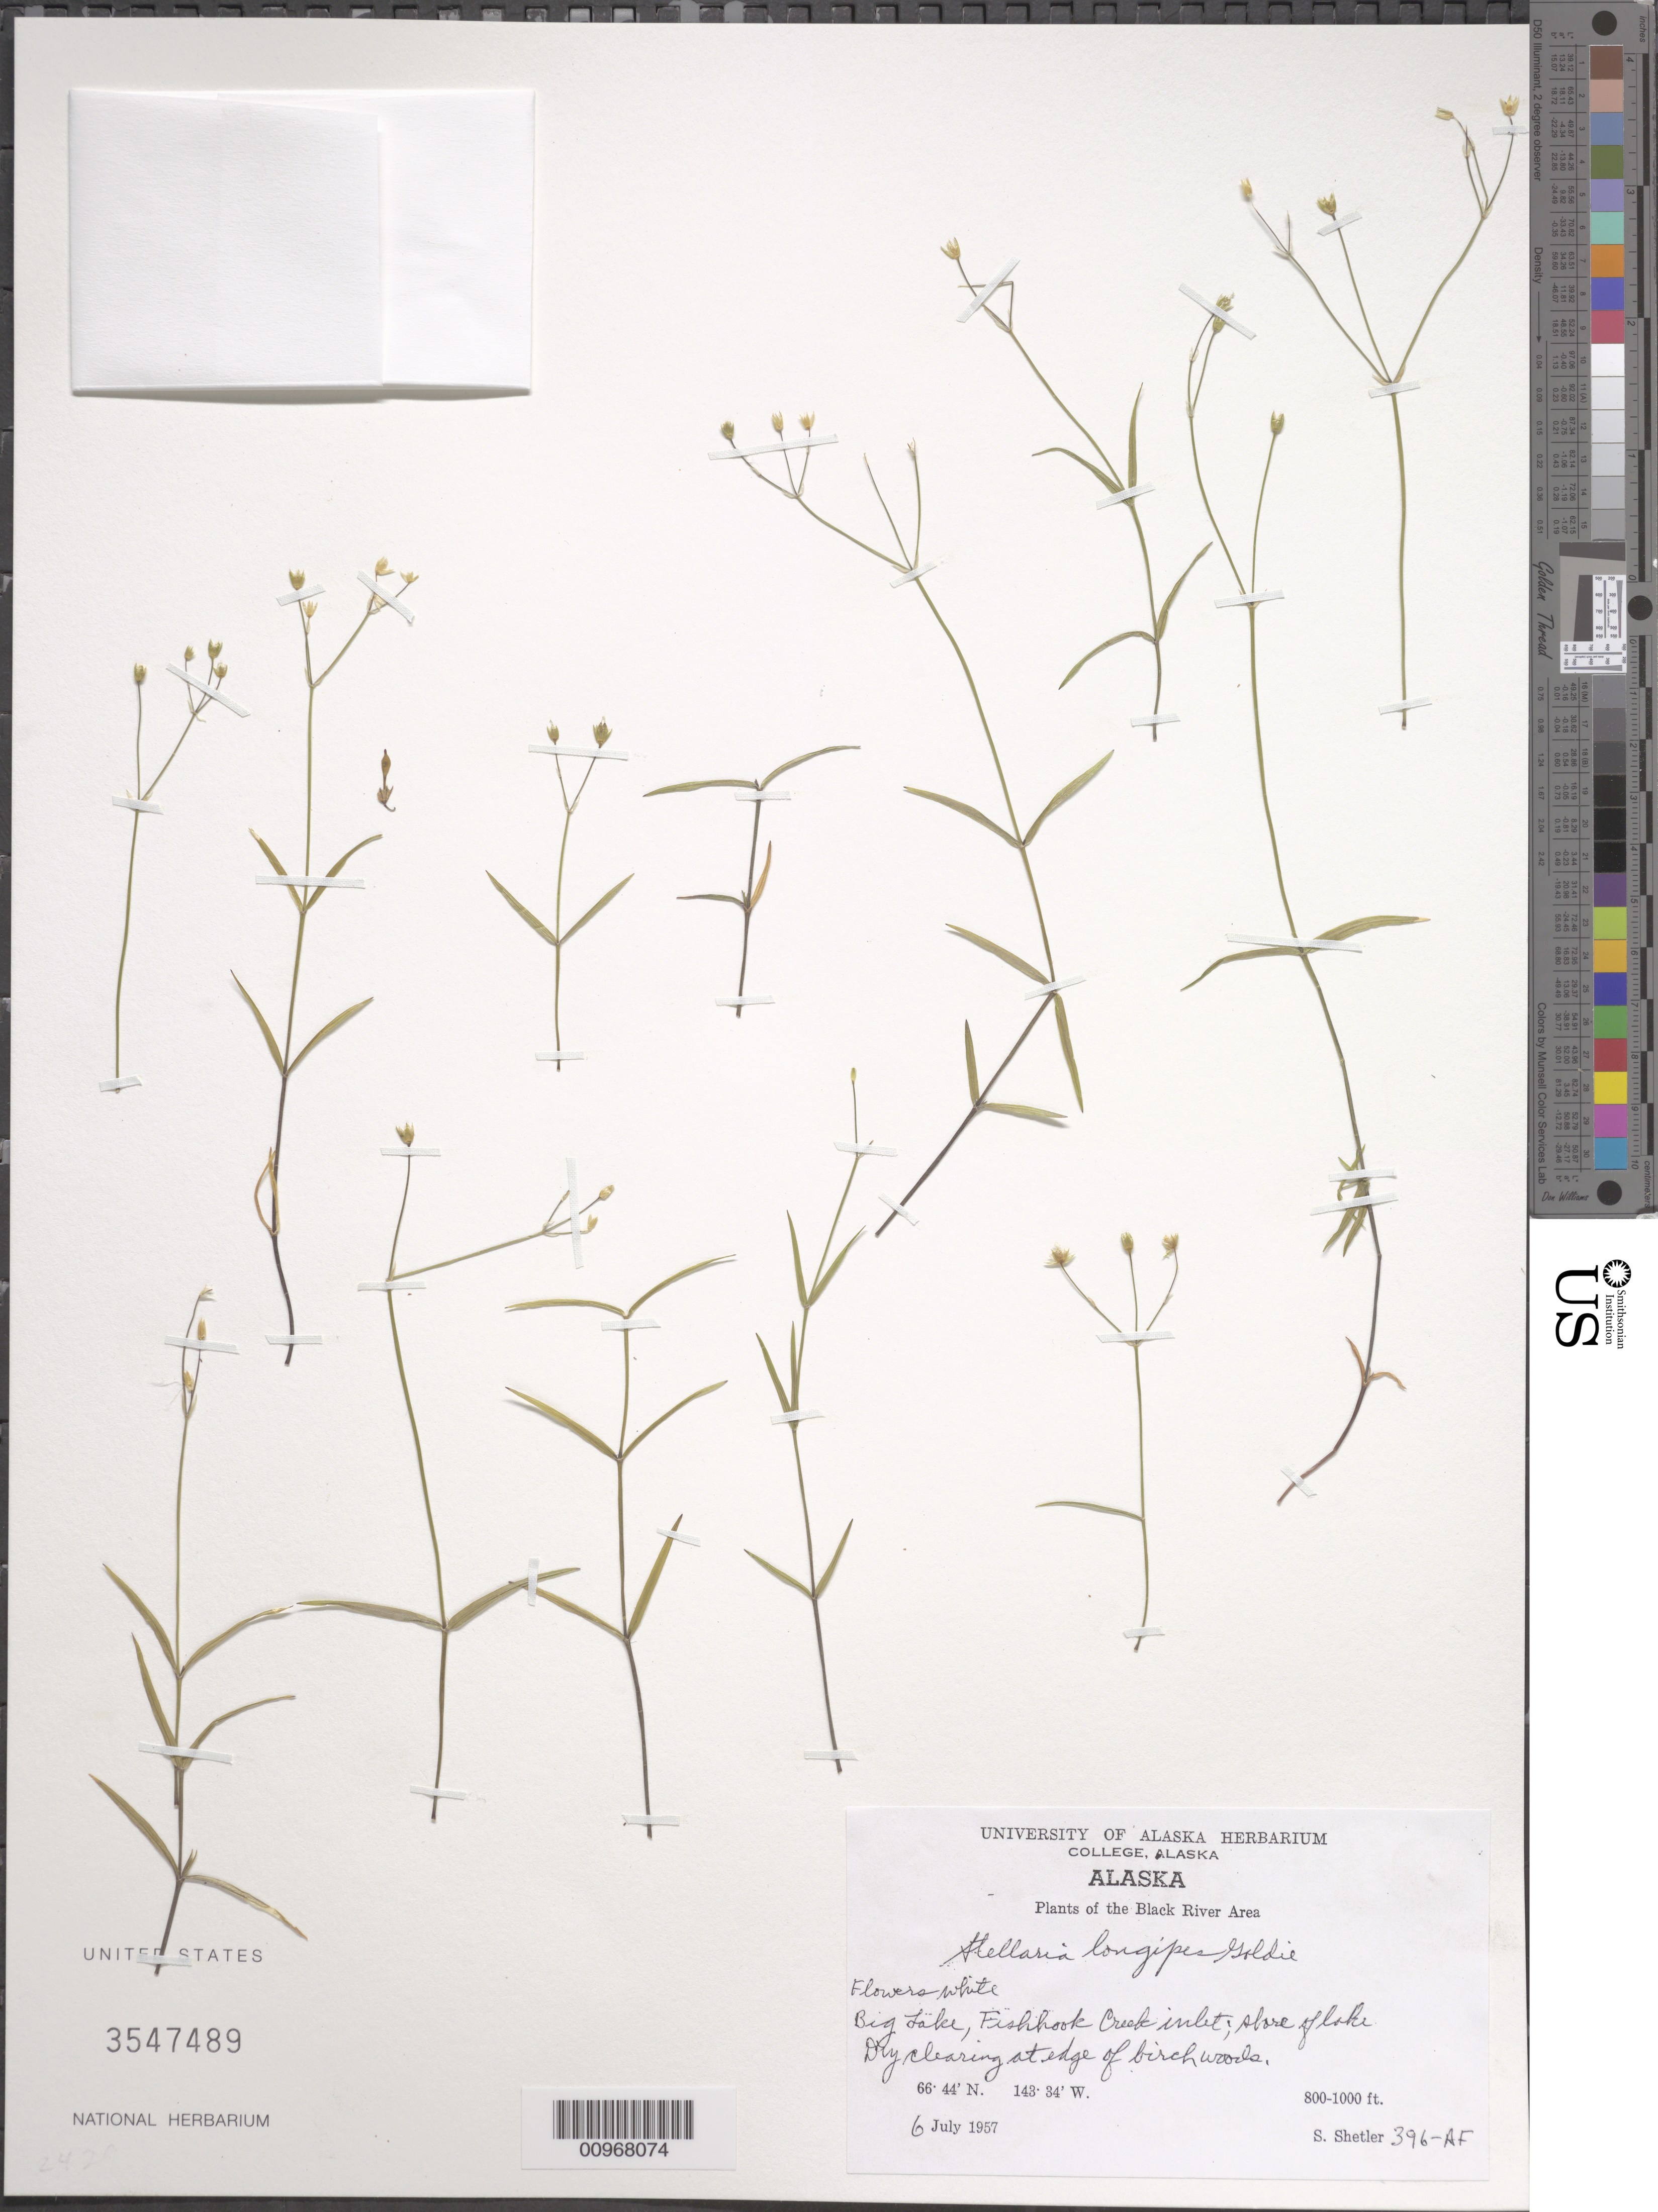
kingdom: Plantae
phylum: Tracheophyta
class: Magnoliopsida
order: Caryophyllales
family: Caryophyllaceae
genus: Stellaria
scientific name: Stellaria longipes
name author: Goldie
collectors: S. Shetler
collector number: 396-AF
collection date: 1957-07-06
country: United States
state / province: Alaska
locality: Black River Area. Big Lake, Fishhook Creek inlet; shore of lake.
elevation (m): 244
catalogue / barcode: US 3547489